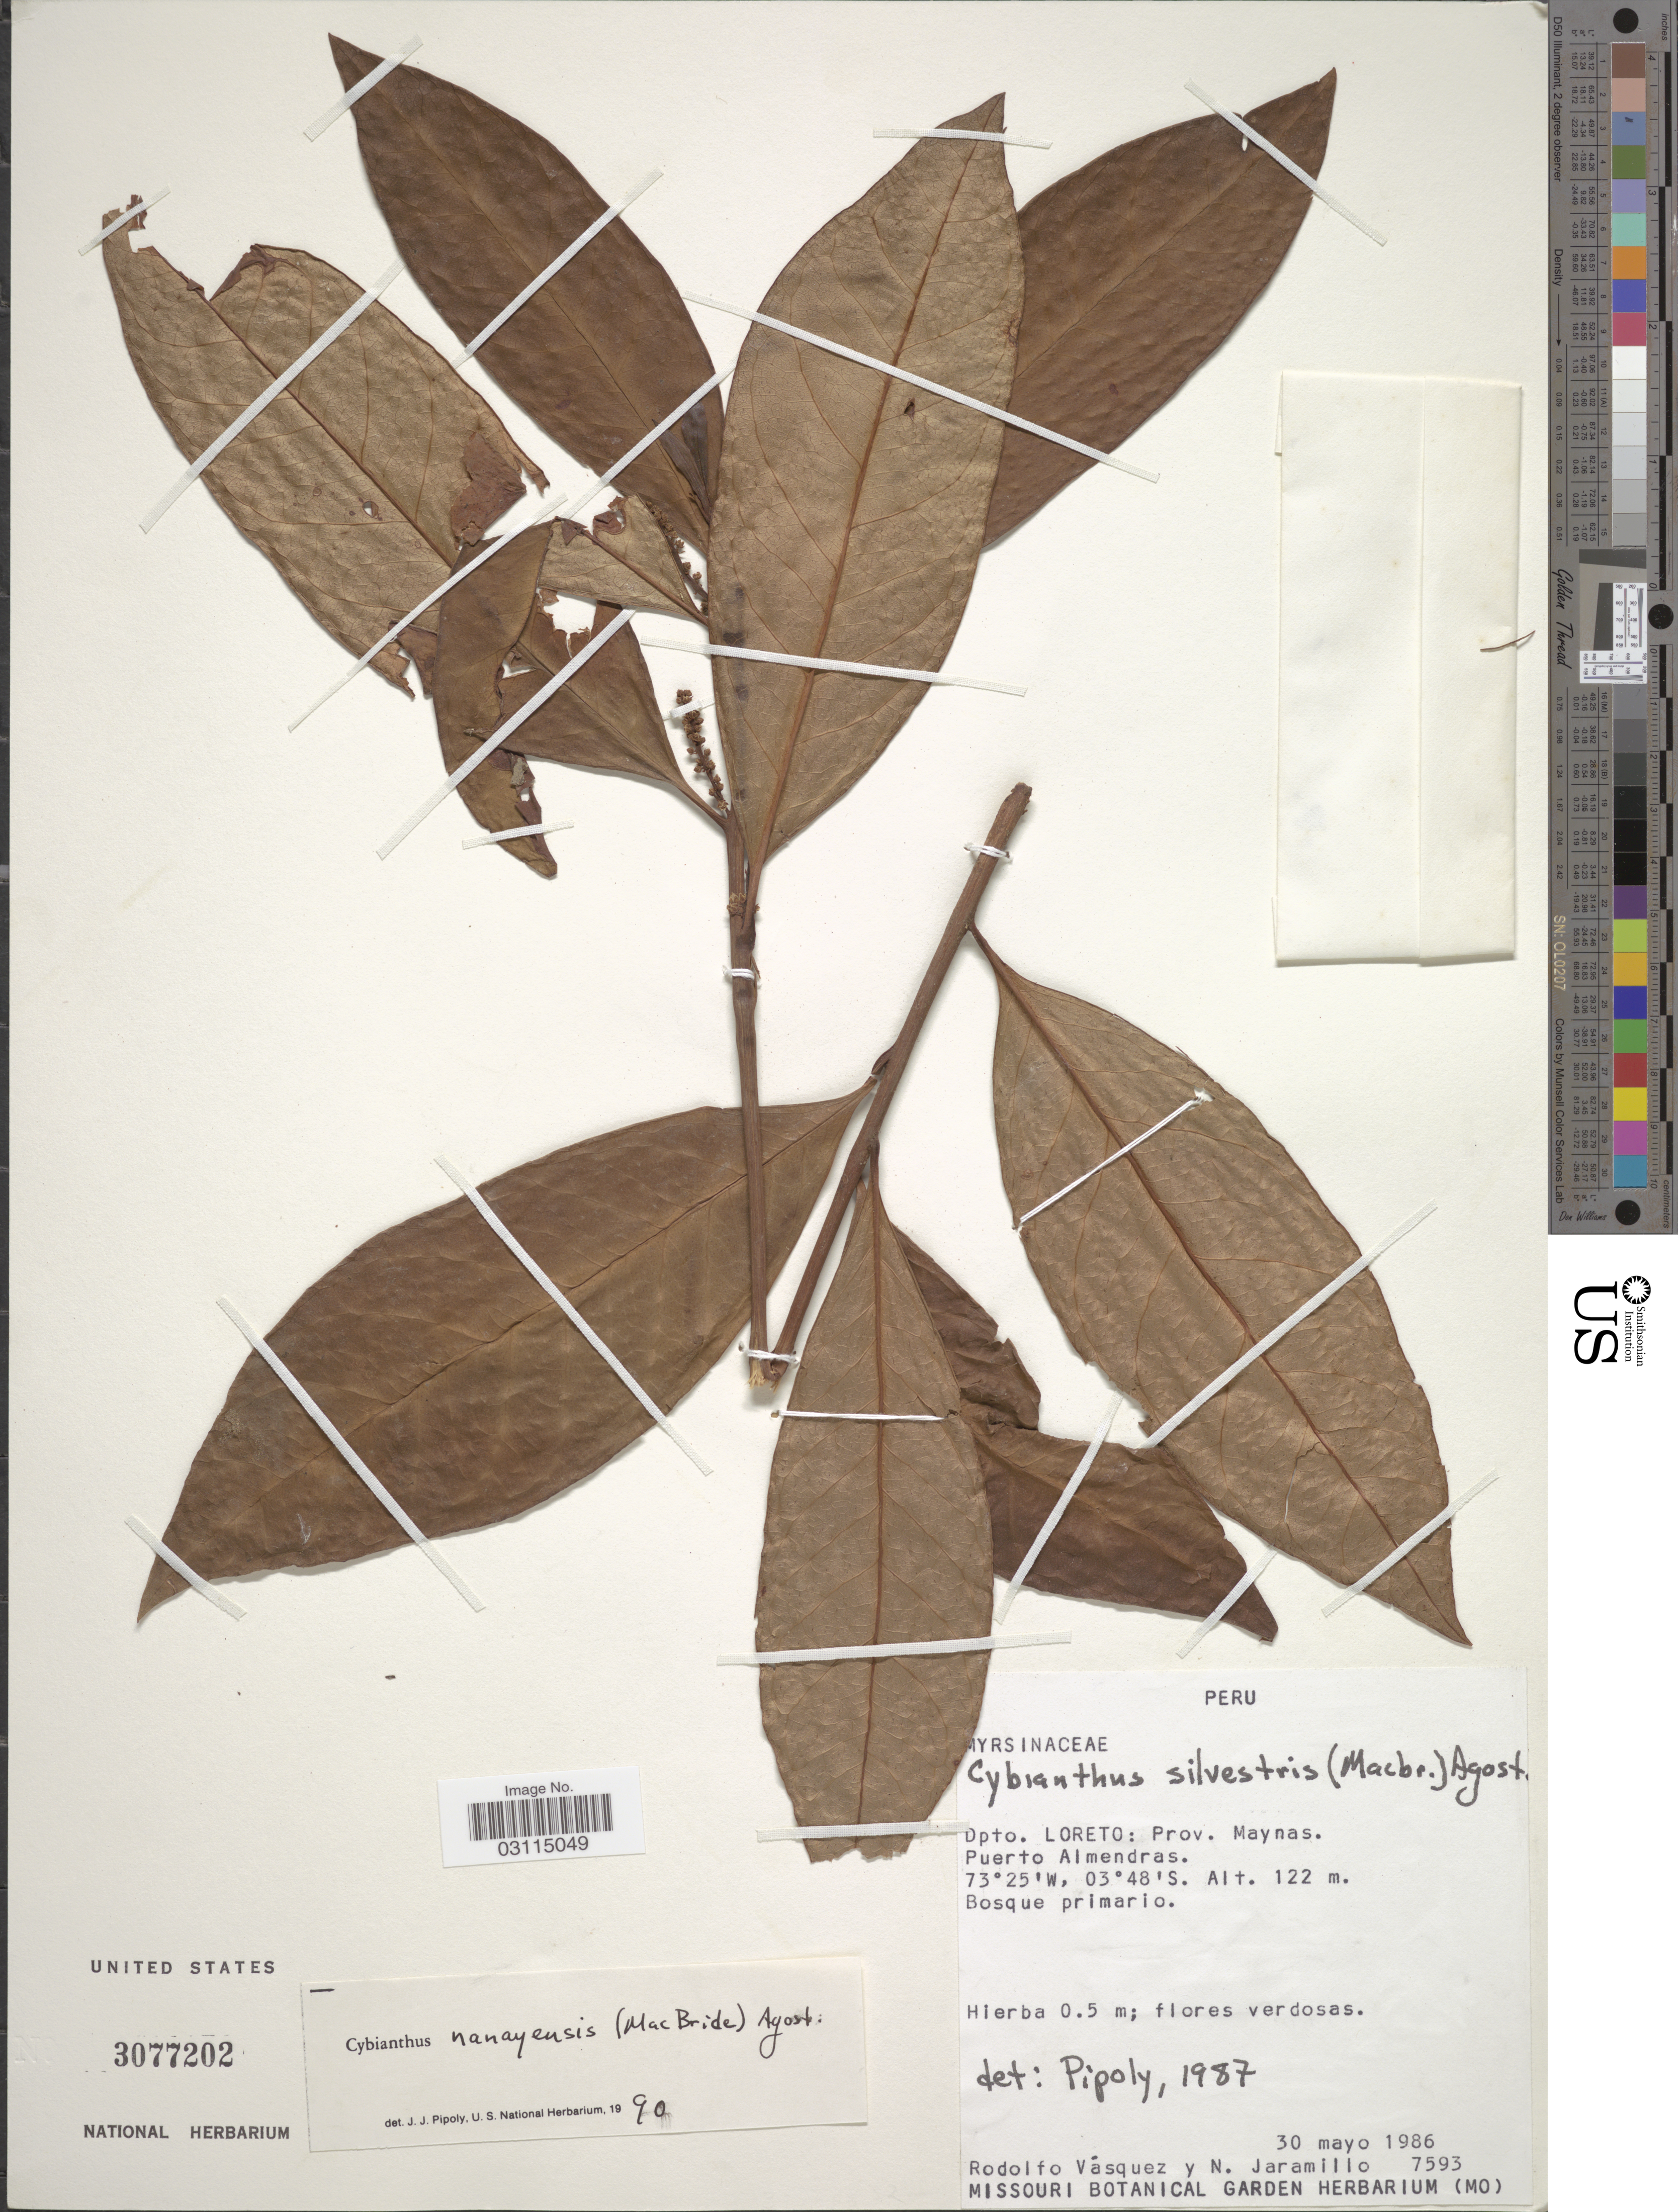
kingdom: Plantae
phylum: Tracheophyta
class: Magnoliopsida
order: Ericales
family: Primulaceae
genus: Cybianthus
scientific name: Cybianthus nanayensis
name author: (J.F. Macbr.) G. Agostini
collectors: R. Vásquez & N. Jaramillo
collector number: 7593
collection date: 1986-05-30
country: Peru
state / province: Loreto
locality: Dpto. Loreto: Prov. Maynas, Puerto Almendras.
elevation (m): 122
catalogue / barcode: US 3077202